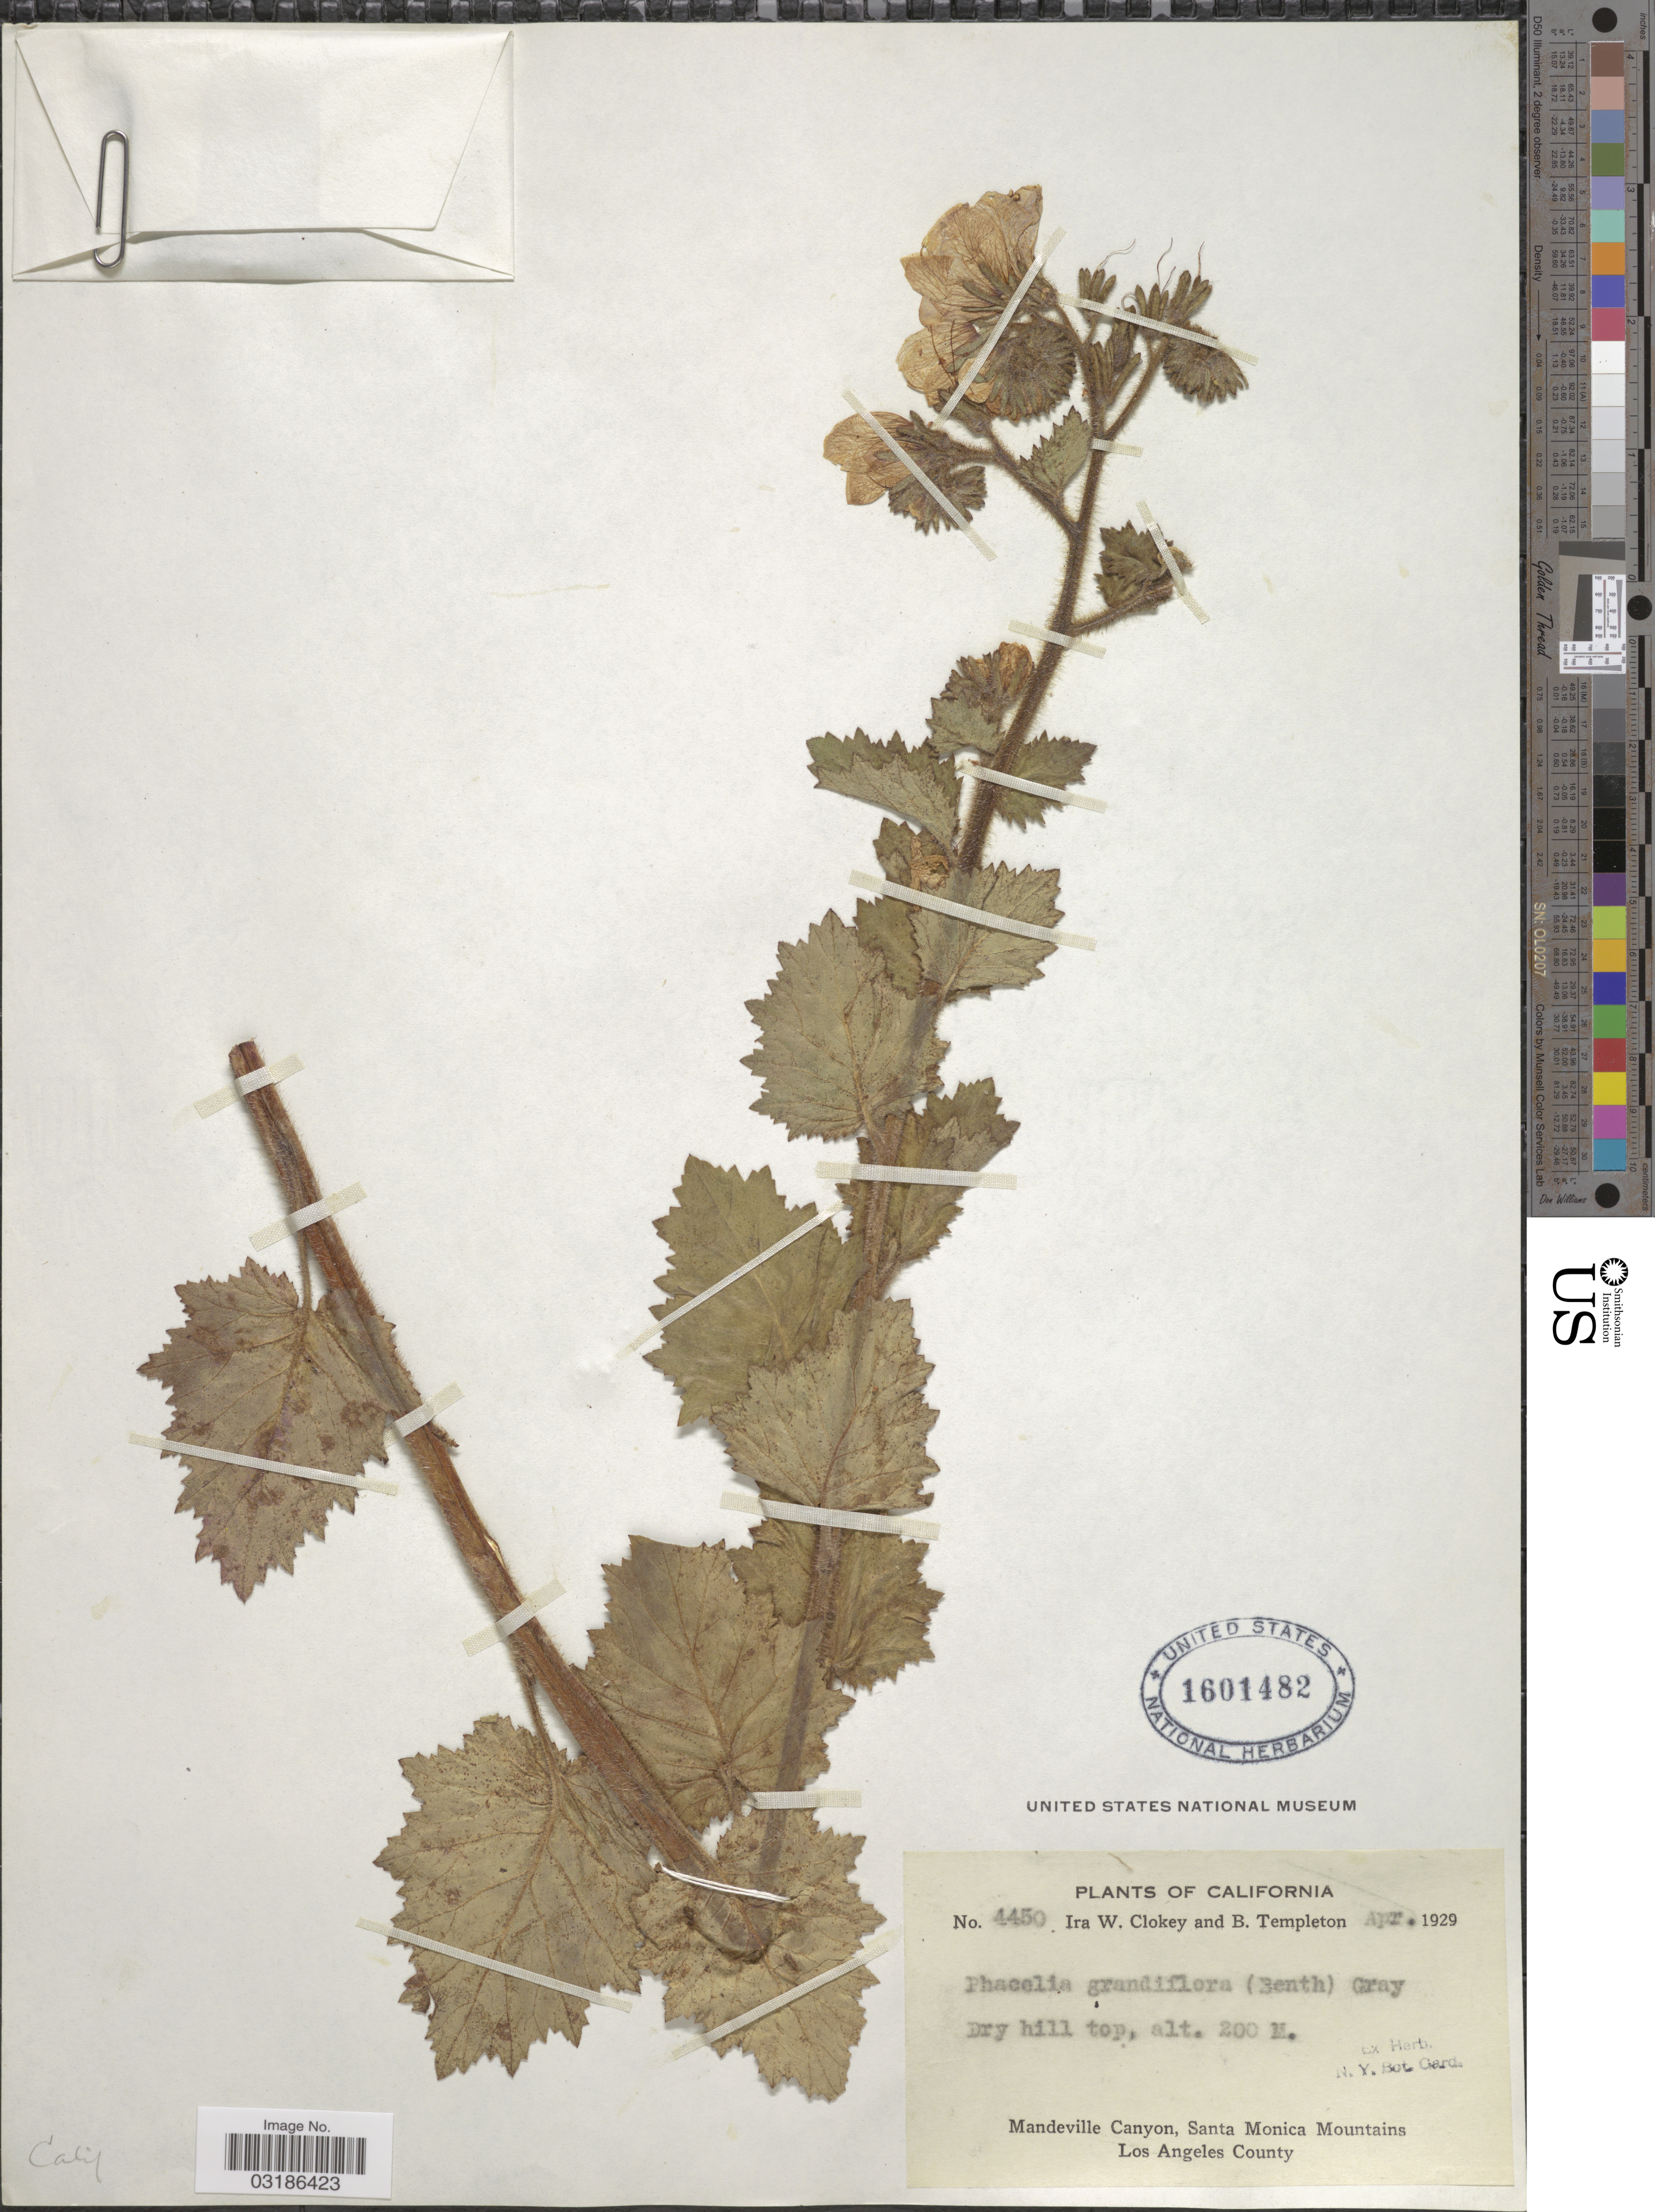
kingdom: Plantae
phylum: Tracheophyta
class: Magnoliopsida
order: Boraginales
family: Hydrophyllaceae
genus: Phacelia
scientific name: Phacelia grandiflora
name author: (Benth.) A. Gray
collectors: I. W. Clokey & B. Templeton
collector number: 4450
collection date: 1929-04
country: United States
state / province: California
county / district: Los Angeles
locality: Dry hill top. Mandeville Canyon, Santa Monica Mountains. Los Angeles County.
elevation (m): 200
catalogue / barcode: US 1601482